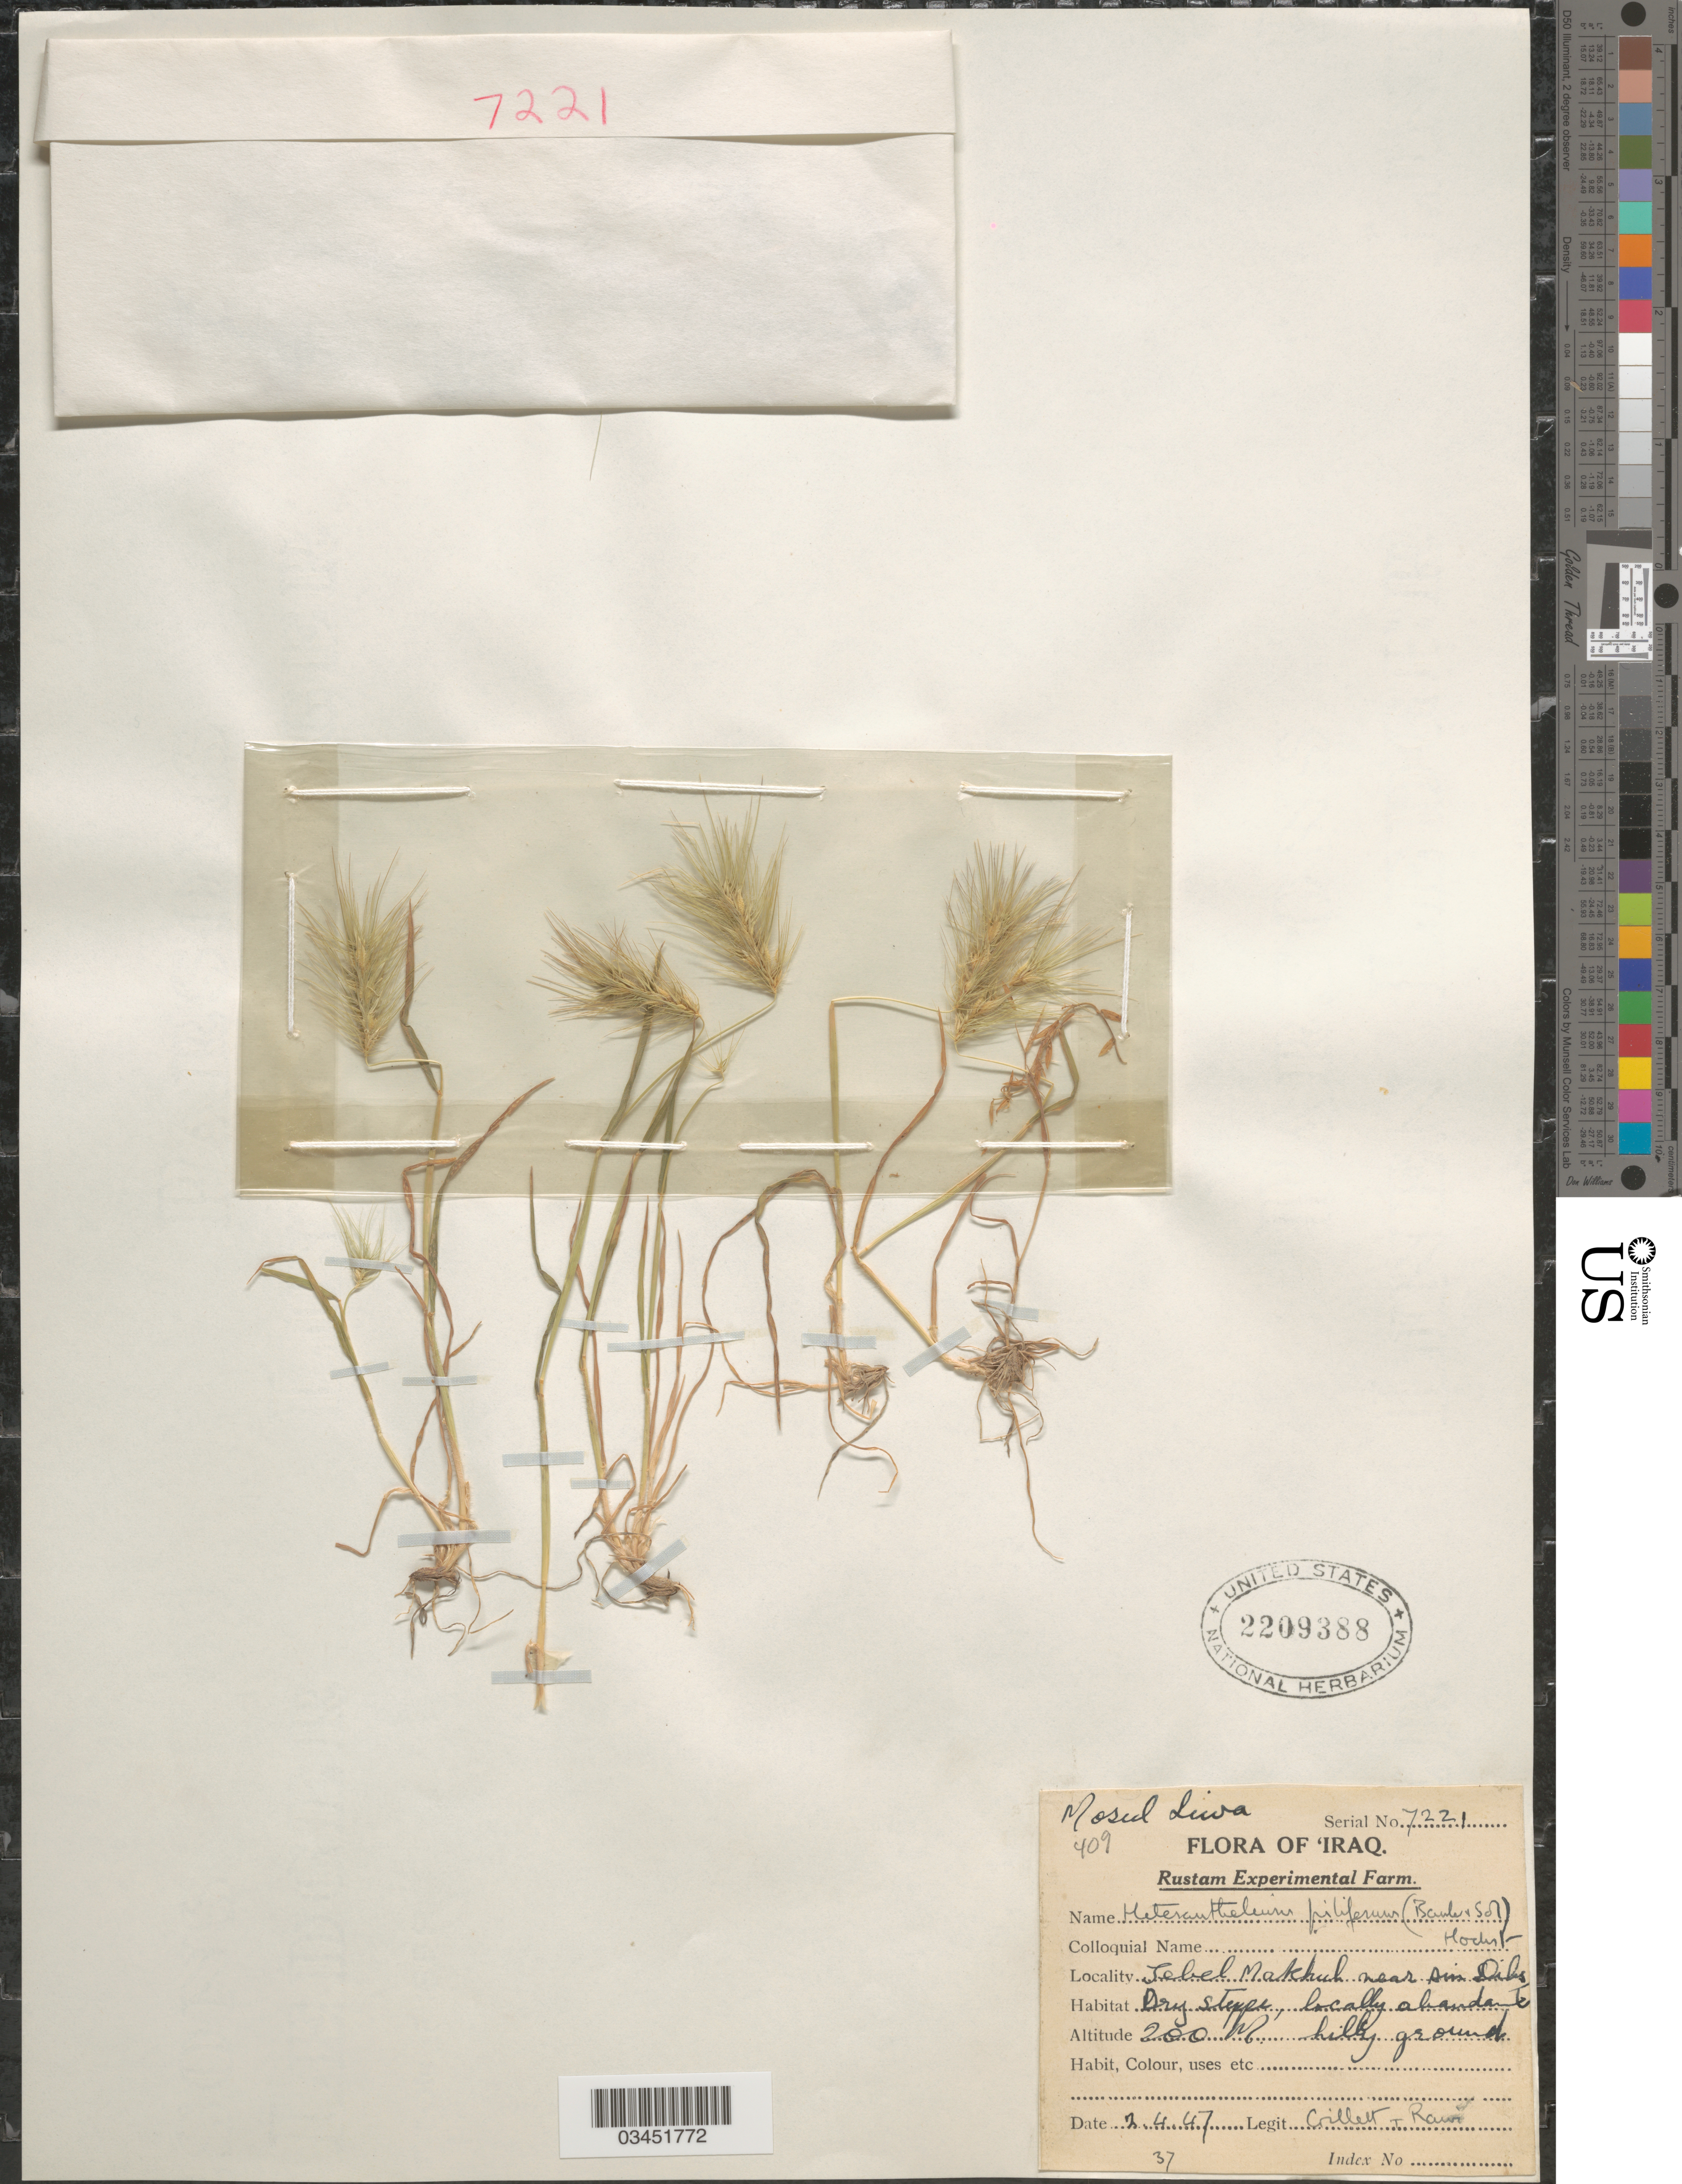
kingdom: Plantae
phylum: Tracheophyta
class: Liliopsida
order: Poales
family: Poaceae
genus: Heteranthelium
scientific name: Heteranthelium piliferum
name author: (Sol.) Hochst.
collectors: Gillett, -- & -. Rawi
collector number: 409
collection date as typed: Transcribed d/m/y: 2/4/47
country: Iraq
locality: Mosul Liwa. Tebel Makhul near Ain Dibbs.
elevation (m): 61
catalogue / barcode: US 2209388